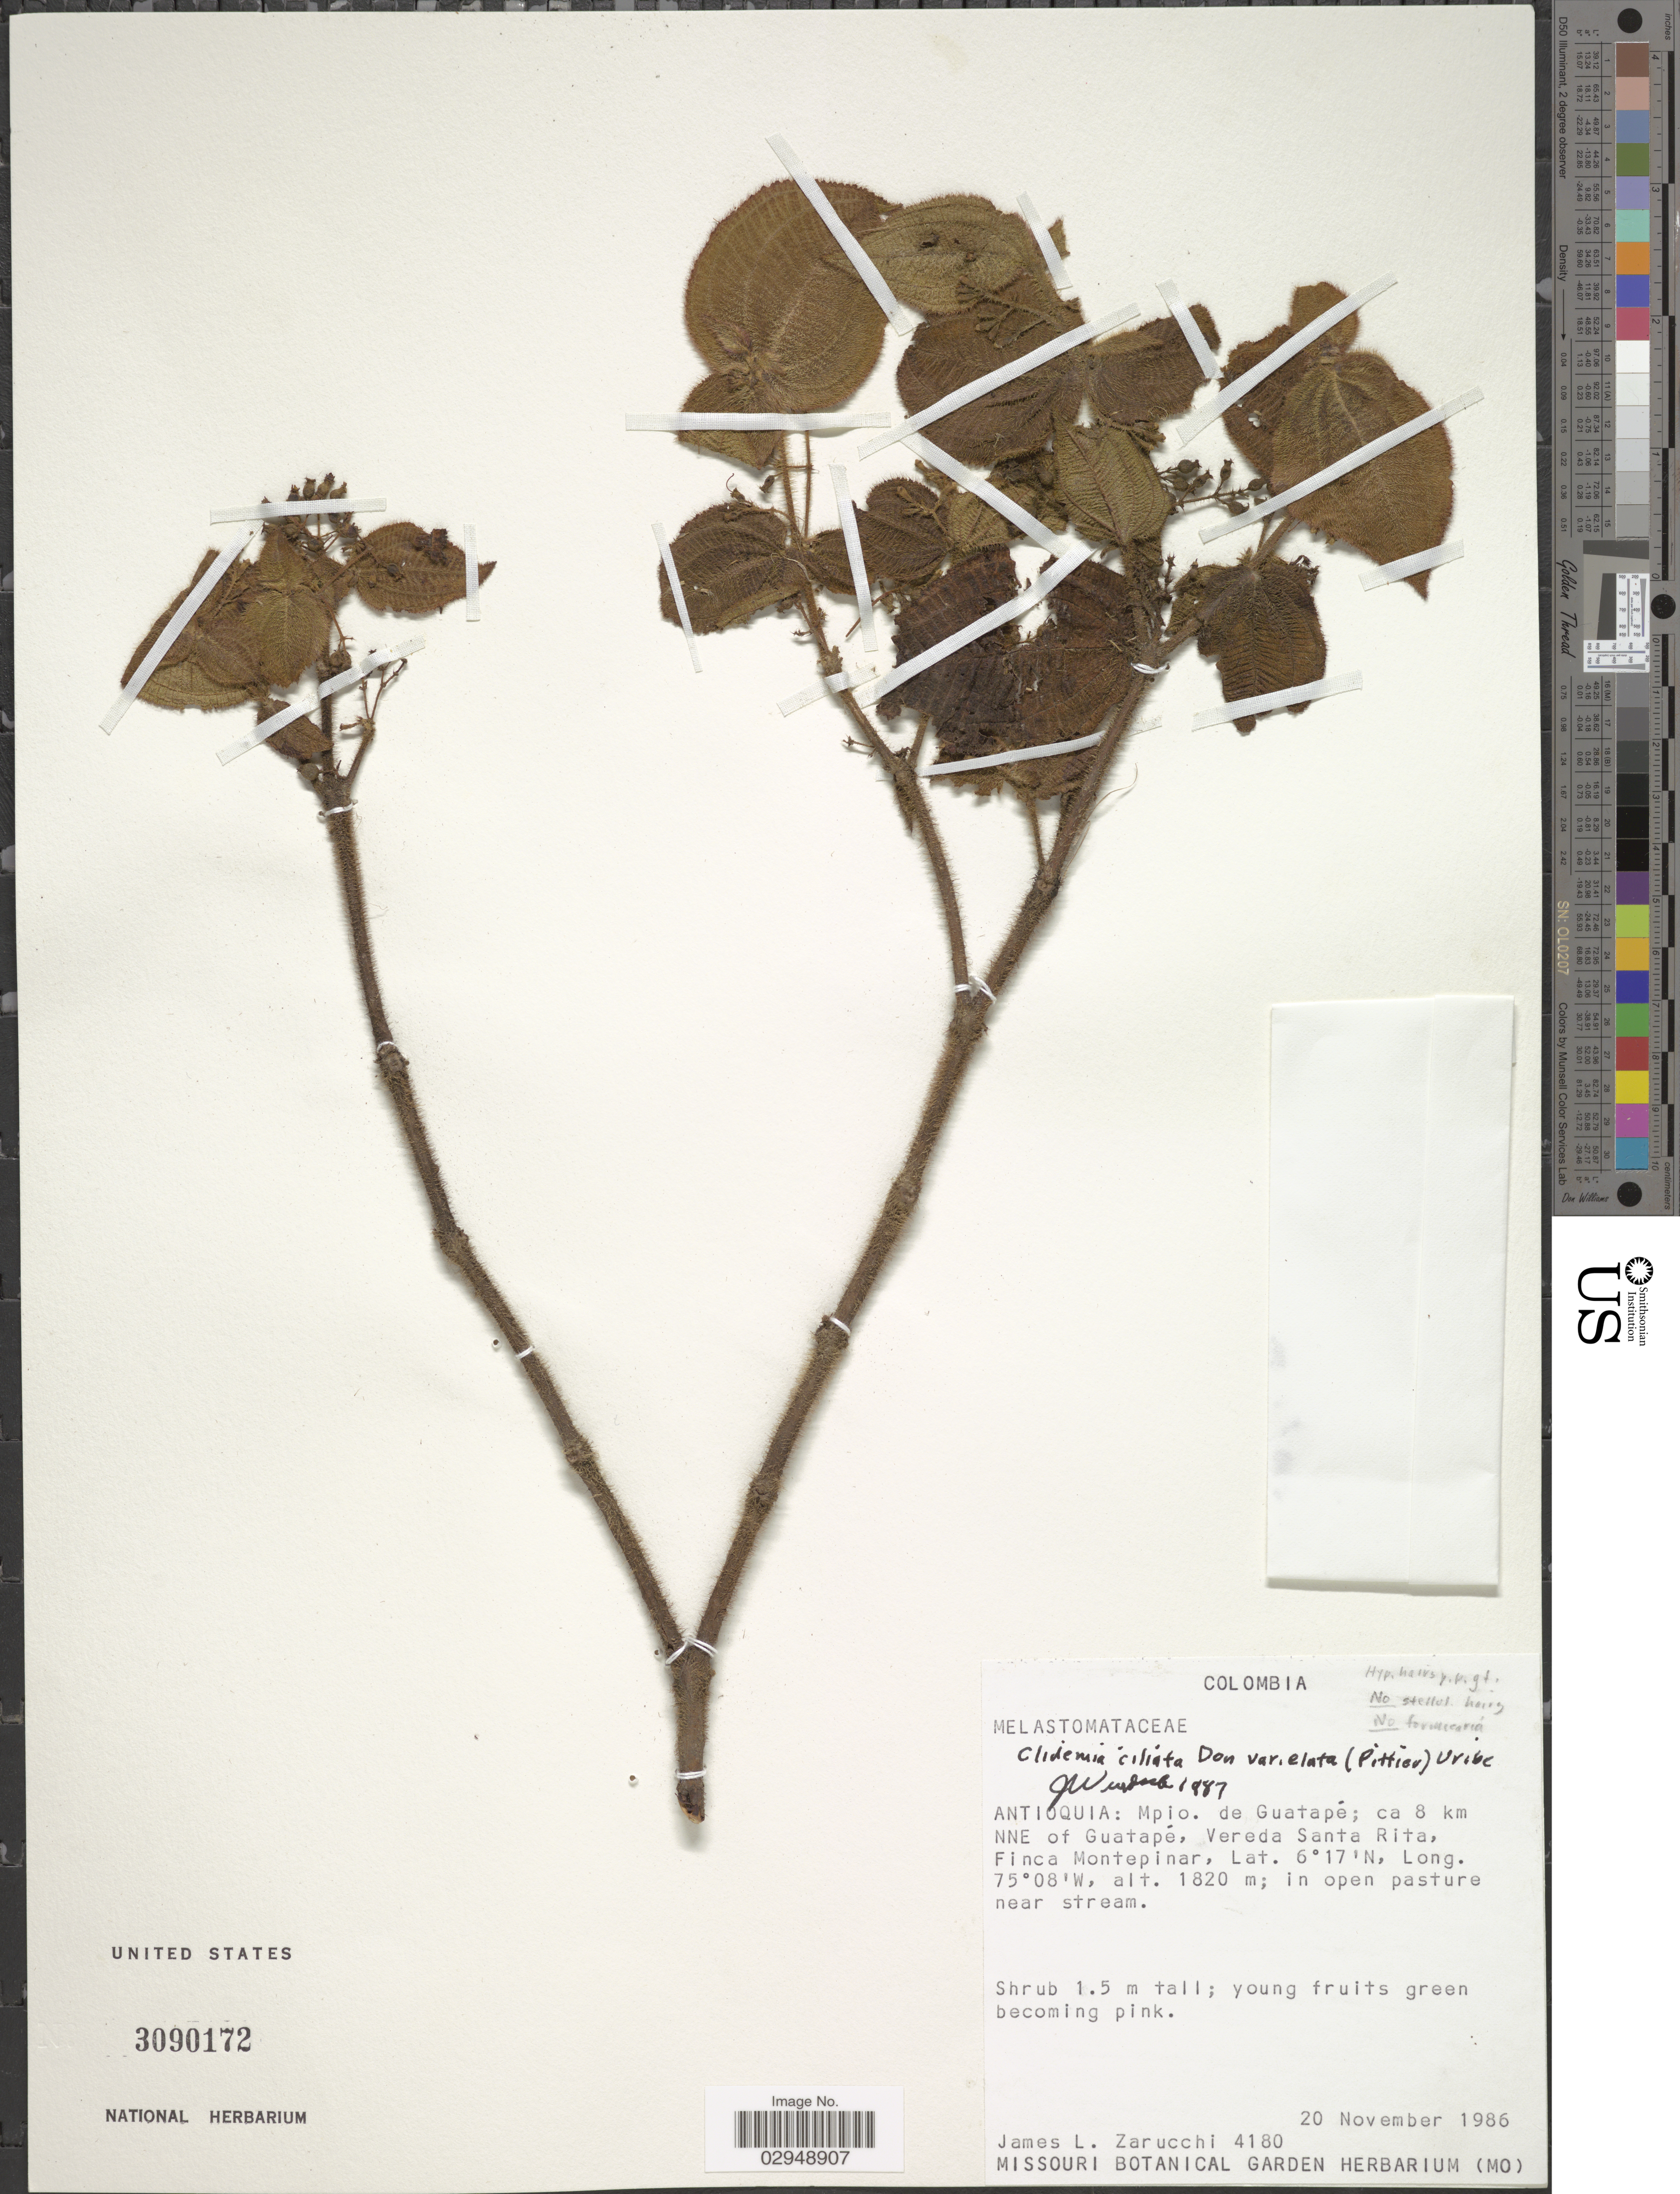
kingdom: Plantae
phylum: Tracheophyta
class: Magnoliopsida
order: Myrtales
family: Melastomataceae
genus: Clidemia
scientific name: Clidemia ciliata var. elata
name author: D. Don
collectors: J. L. Zarucchi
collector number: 4180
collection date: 1986-11-20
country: Colombia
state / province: Antioquia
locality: Mpio. de Guatapé; ca 8 km NNE of Guatapé, Vereda Santa Rita, Finca Montepinar.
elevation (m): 1820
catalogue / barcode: US 3090172